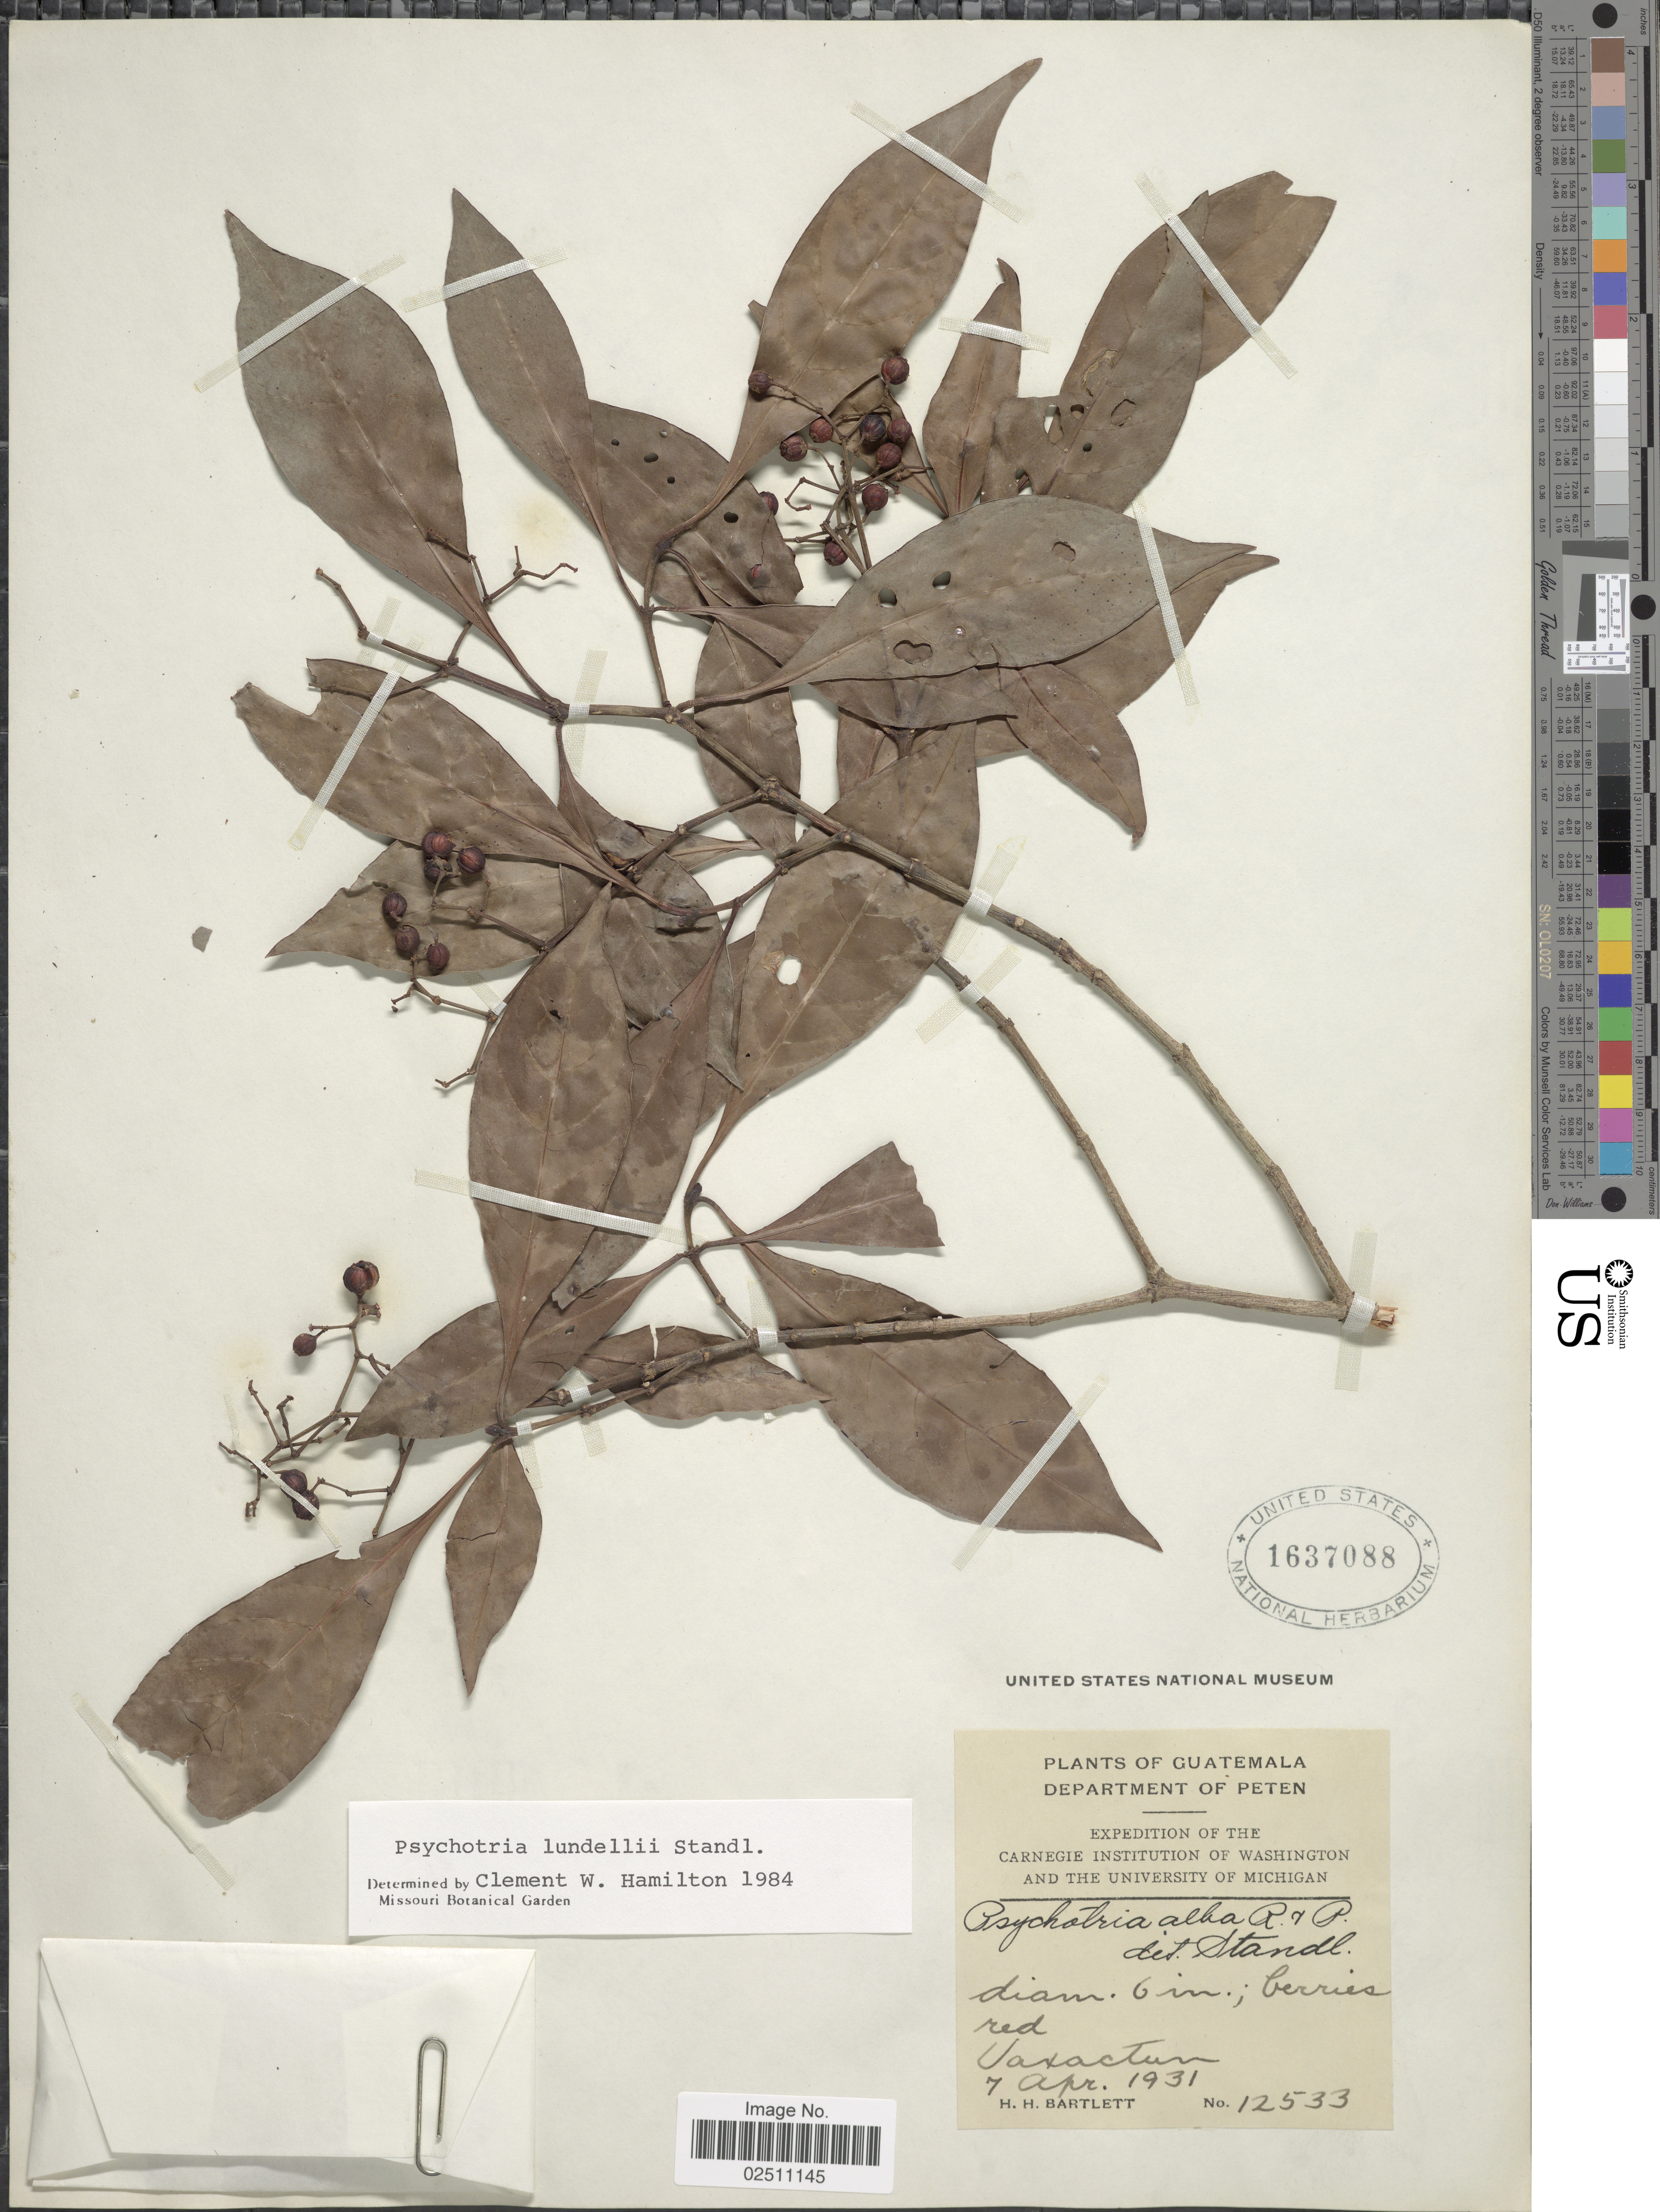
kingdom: Plantae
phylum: Tracheophyta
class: Magnoliopsida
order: Gentianales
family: Rubiaceae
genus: Psychotria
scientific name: Psychotria lundellii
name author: Standl.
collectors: H. H. Bartlett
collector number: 12533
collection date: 1931-04-07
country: Guatemala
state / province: El Petén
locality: Department of Peten, Uaxactun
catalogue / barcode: US 1637088